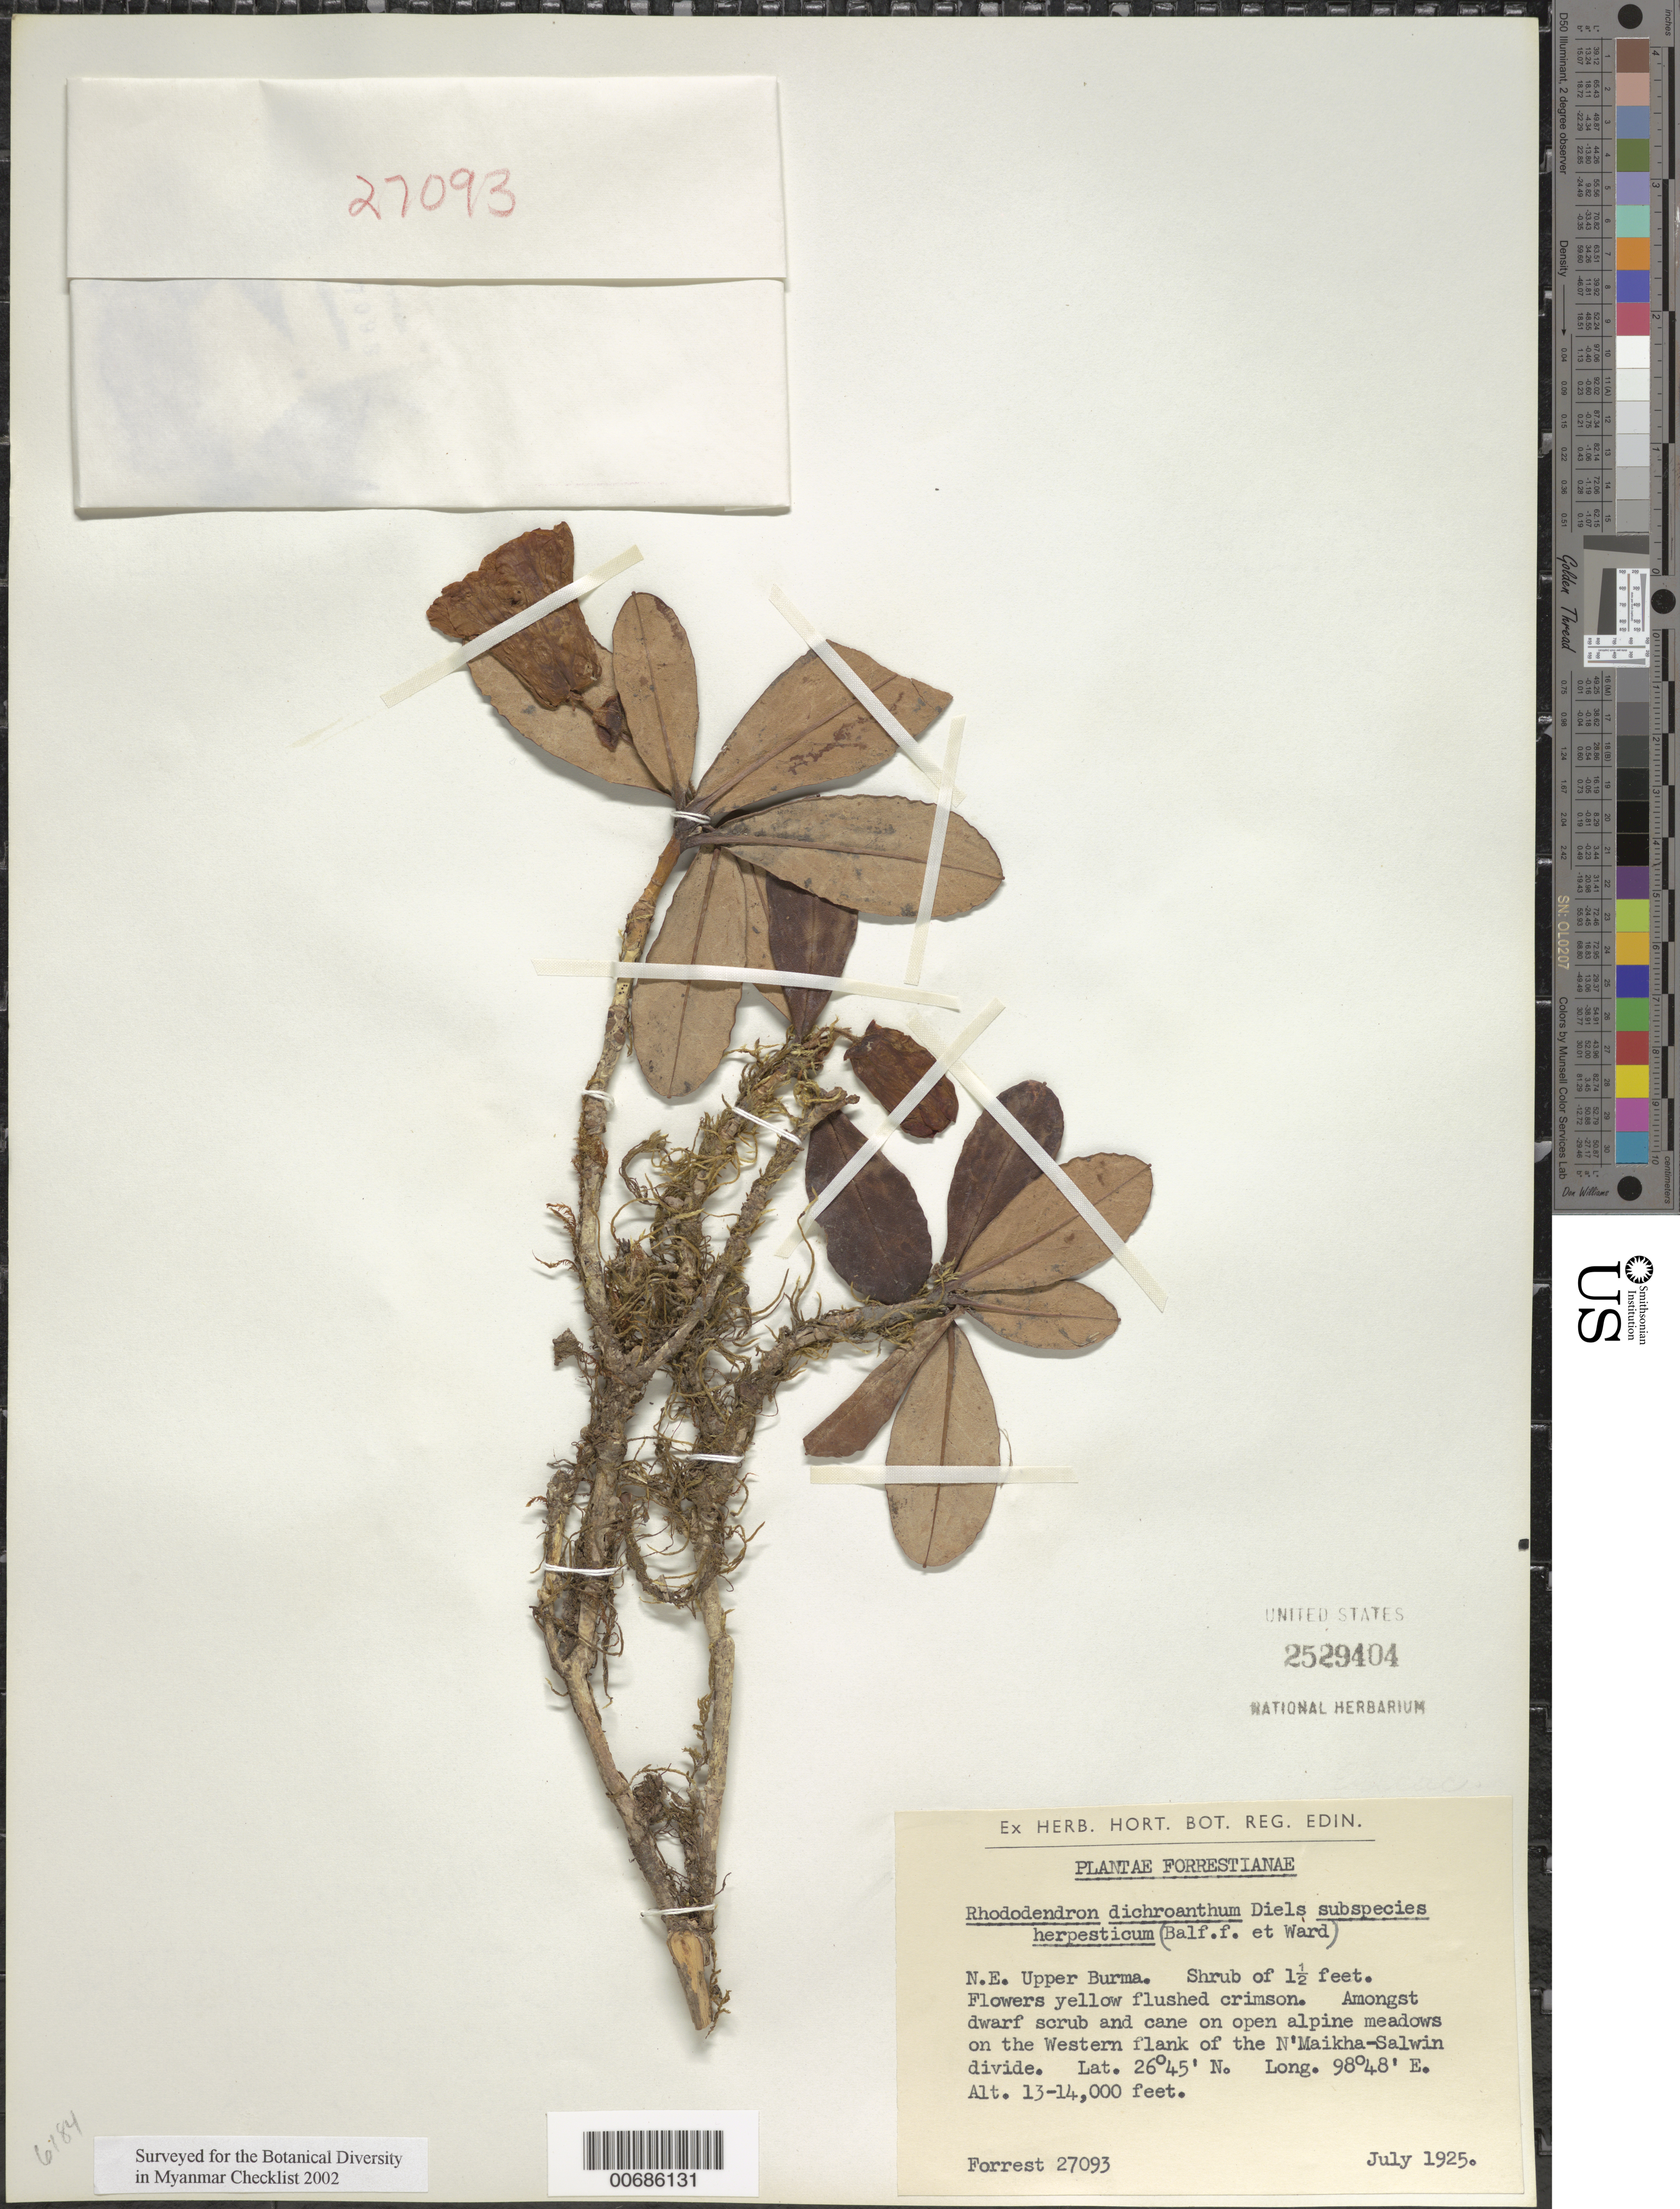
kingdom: Plantae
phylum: Tracheophyta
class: Magnoliopsida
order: Ericales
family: Ericaceae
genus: Rhododendron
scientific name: Rhododendron dichroanthum subsp. herpesticum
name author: (Balf. f. & Kingdon-Ward) Cowan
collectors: G. Forrest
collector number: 27093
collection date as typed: Jul 1925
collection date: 1925-07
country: Myanmar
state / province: Kachin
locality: N'Maikha-Salwin Divide, W flank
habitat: Dwarf scrub and open alpine meadows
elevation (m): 3962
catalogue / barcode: US 2529404